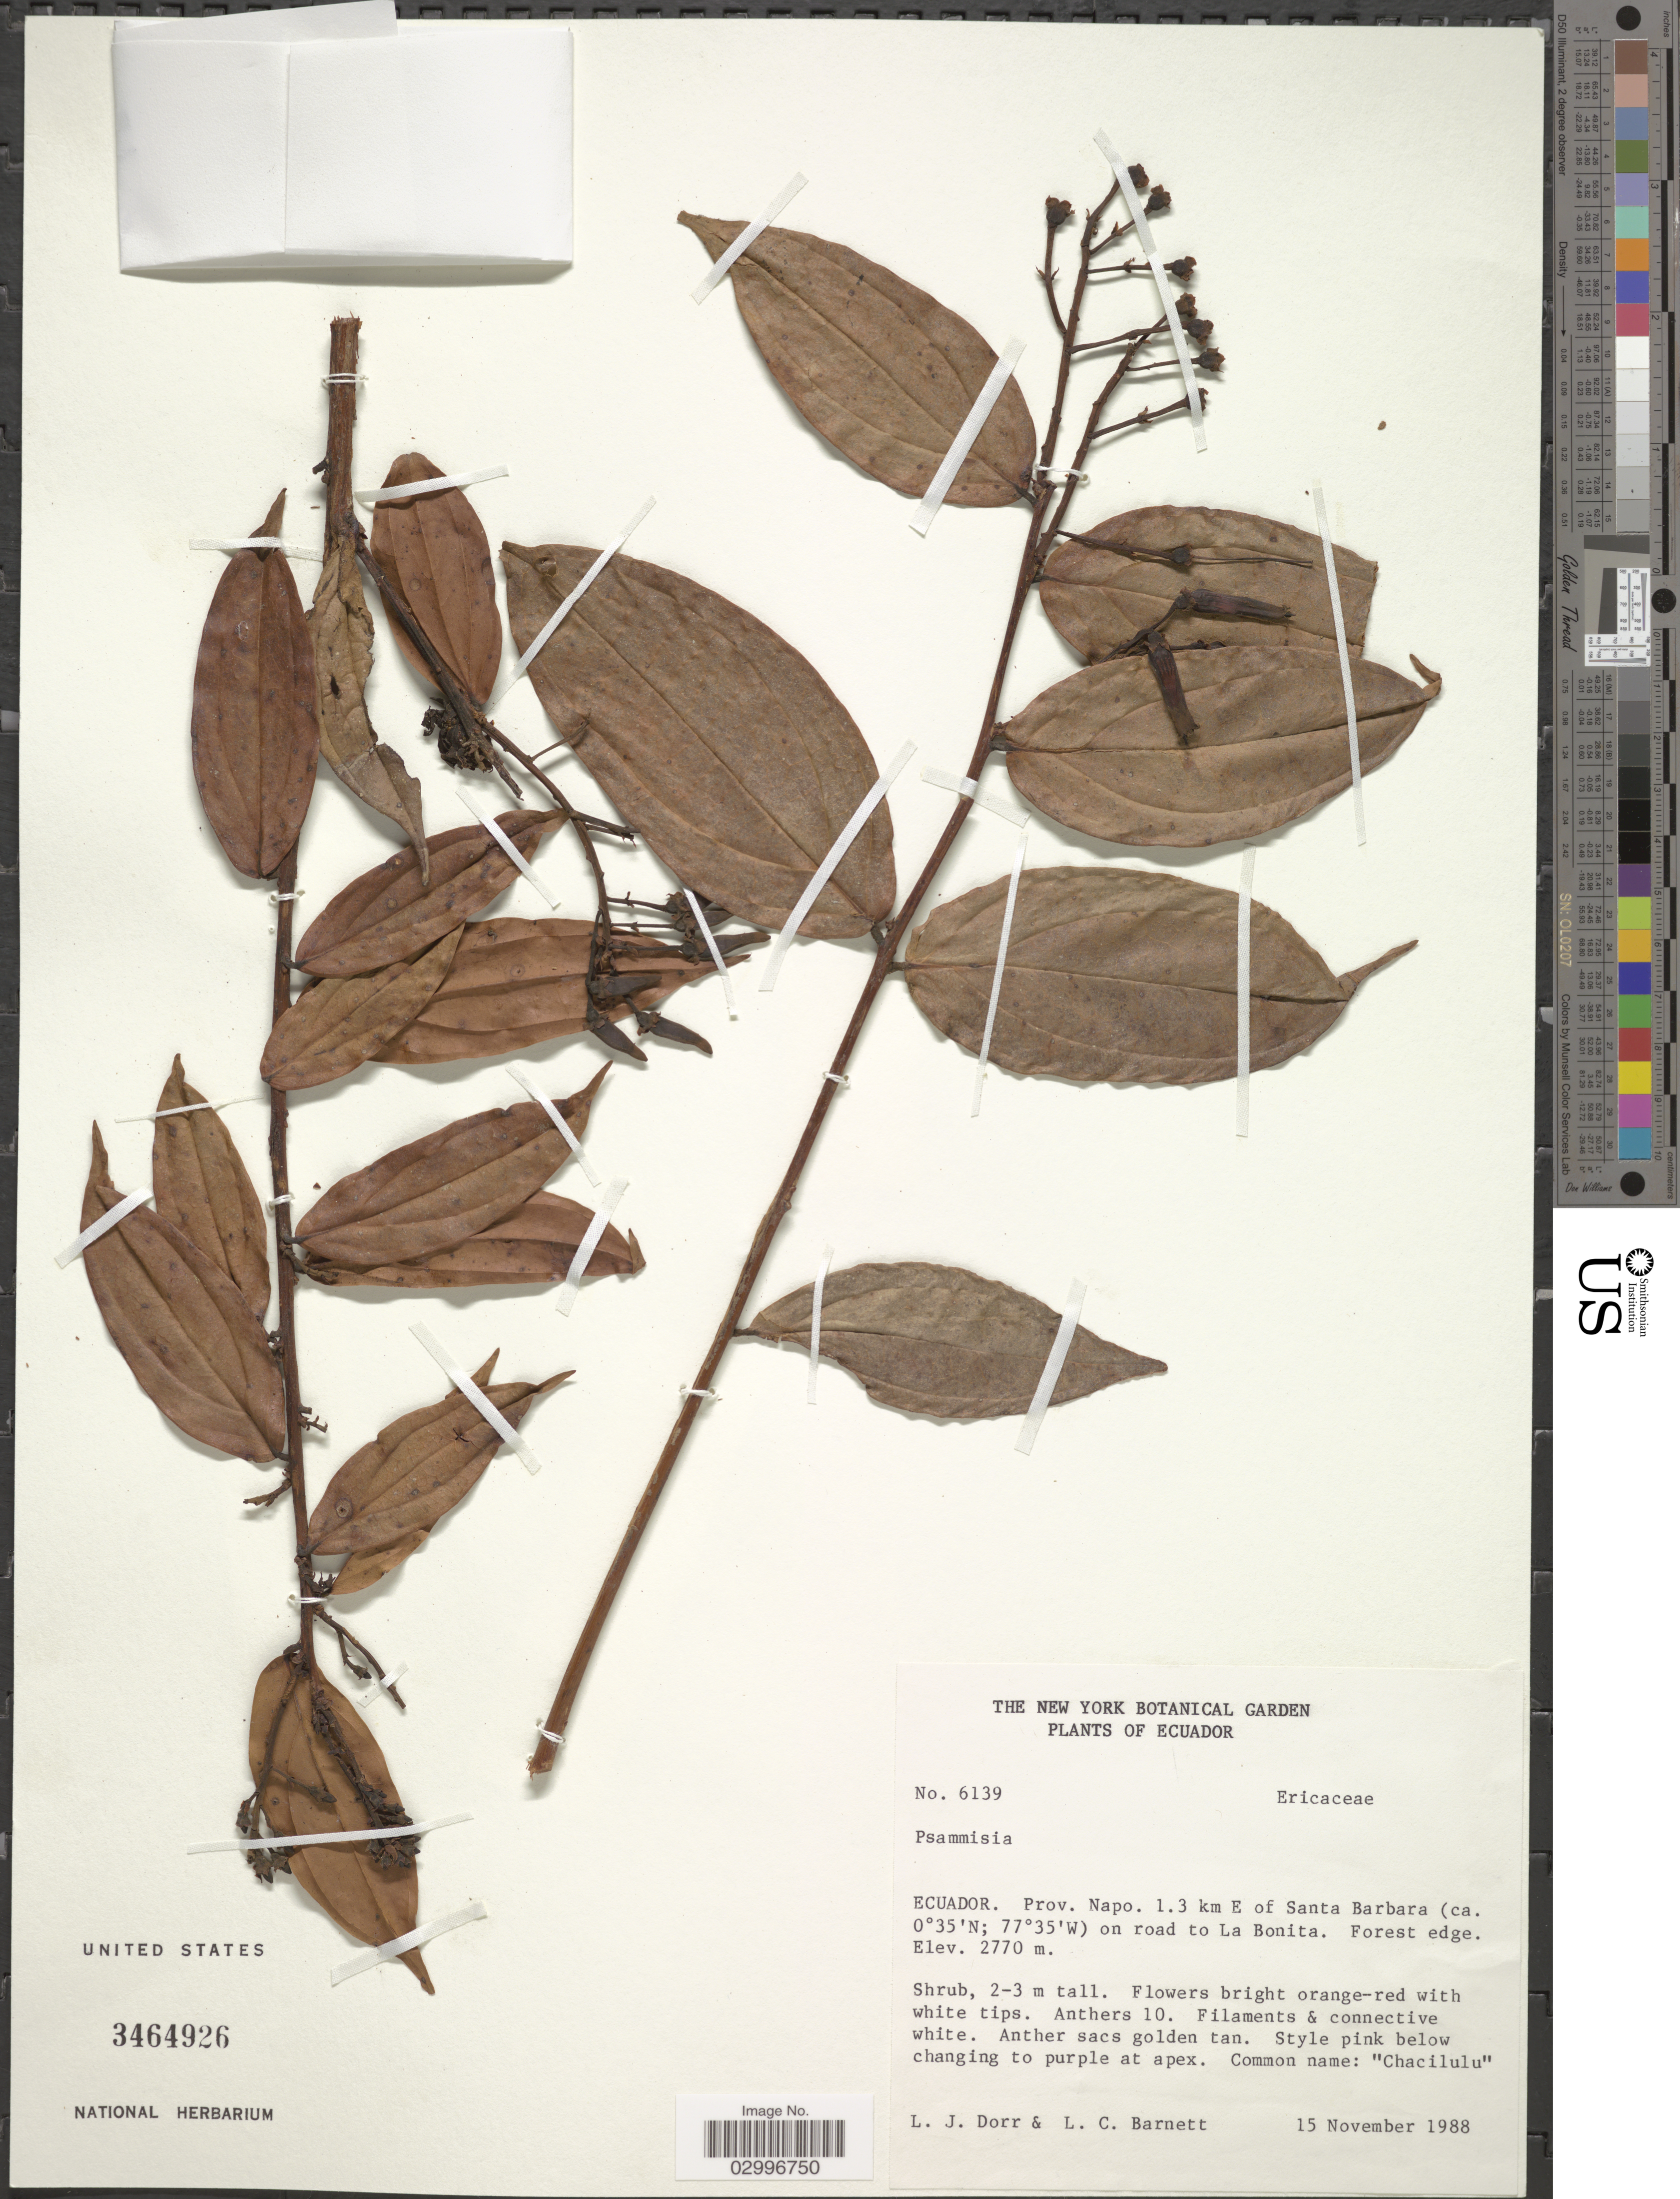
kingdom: Plantae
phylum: Tracheophyta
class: Magnoliopsida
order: Ericales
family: Ericaceae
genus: Psammisia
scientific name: Psammisia sp.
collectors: L. J. Dorr & L. C. Barnett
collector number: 6139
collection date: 1988-11-15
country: Ecuador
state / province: Napo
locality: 1.3 km E of San Barbara on road to La Bonita. Forest edge.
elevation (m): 2770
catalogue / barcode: US 3464926